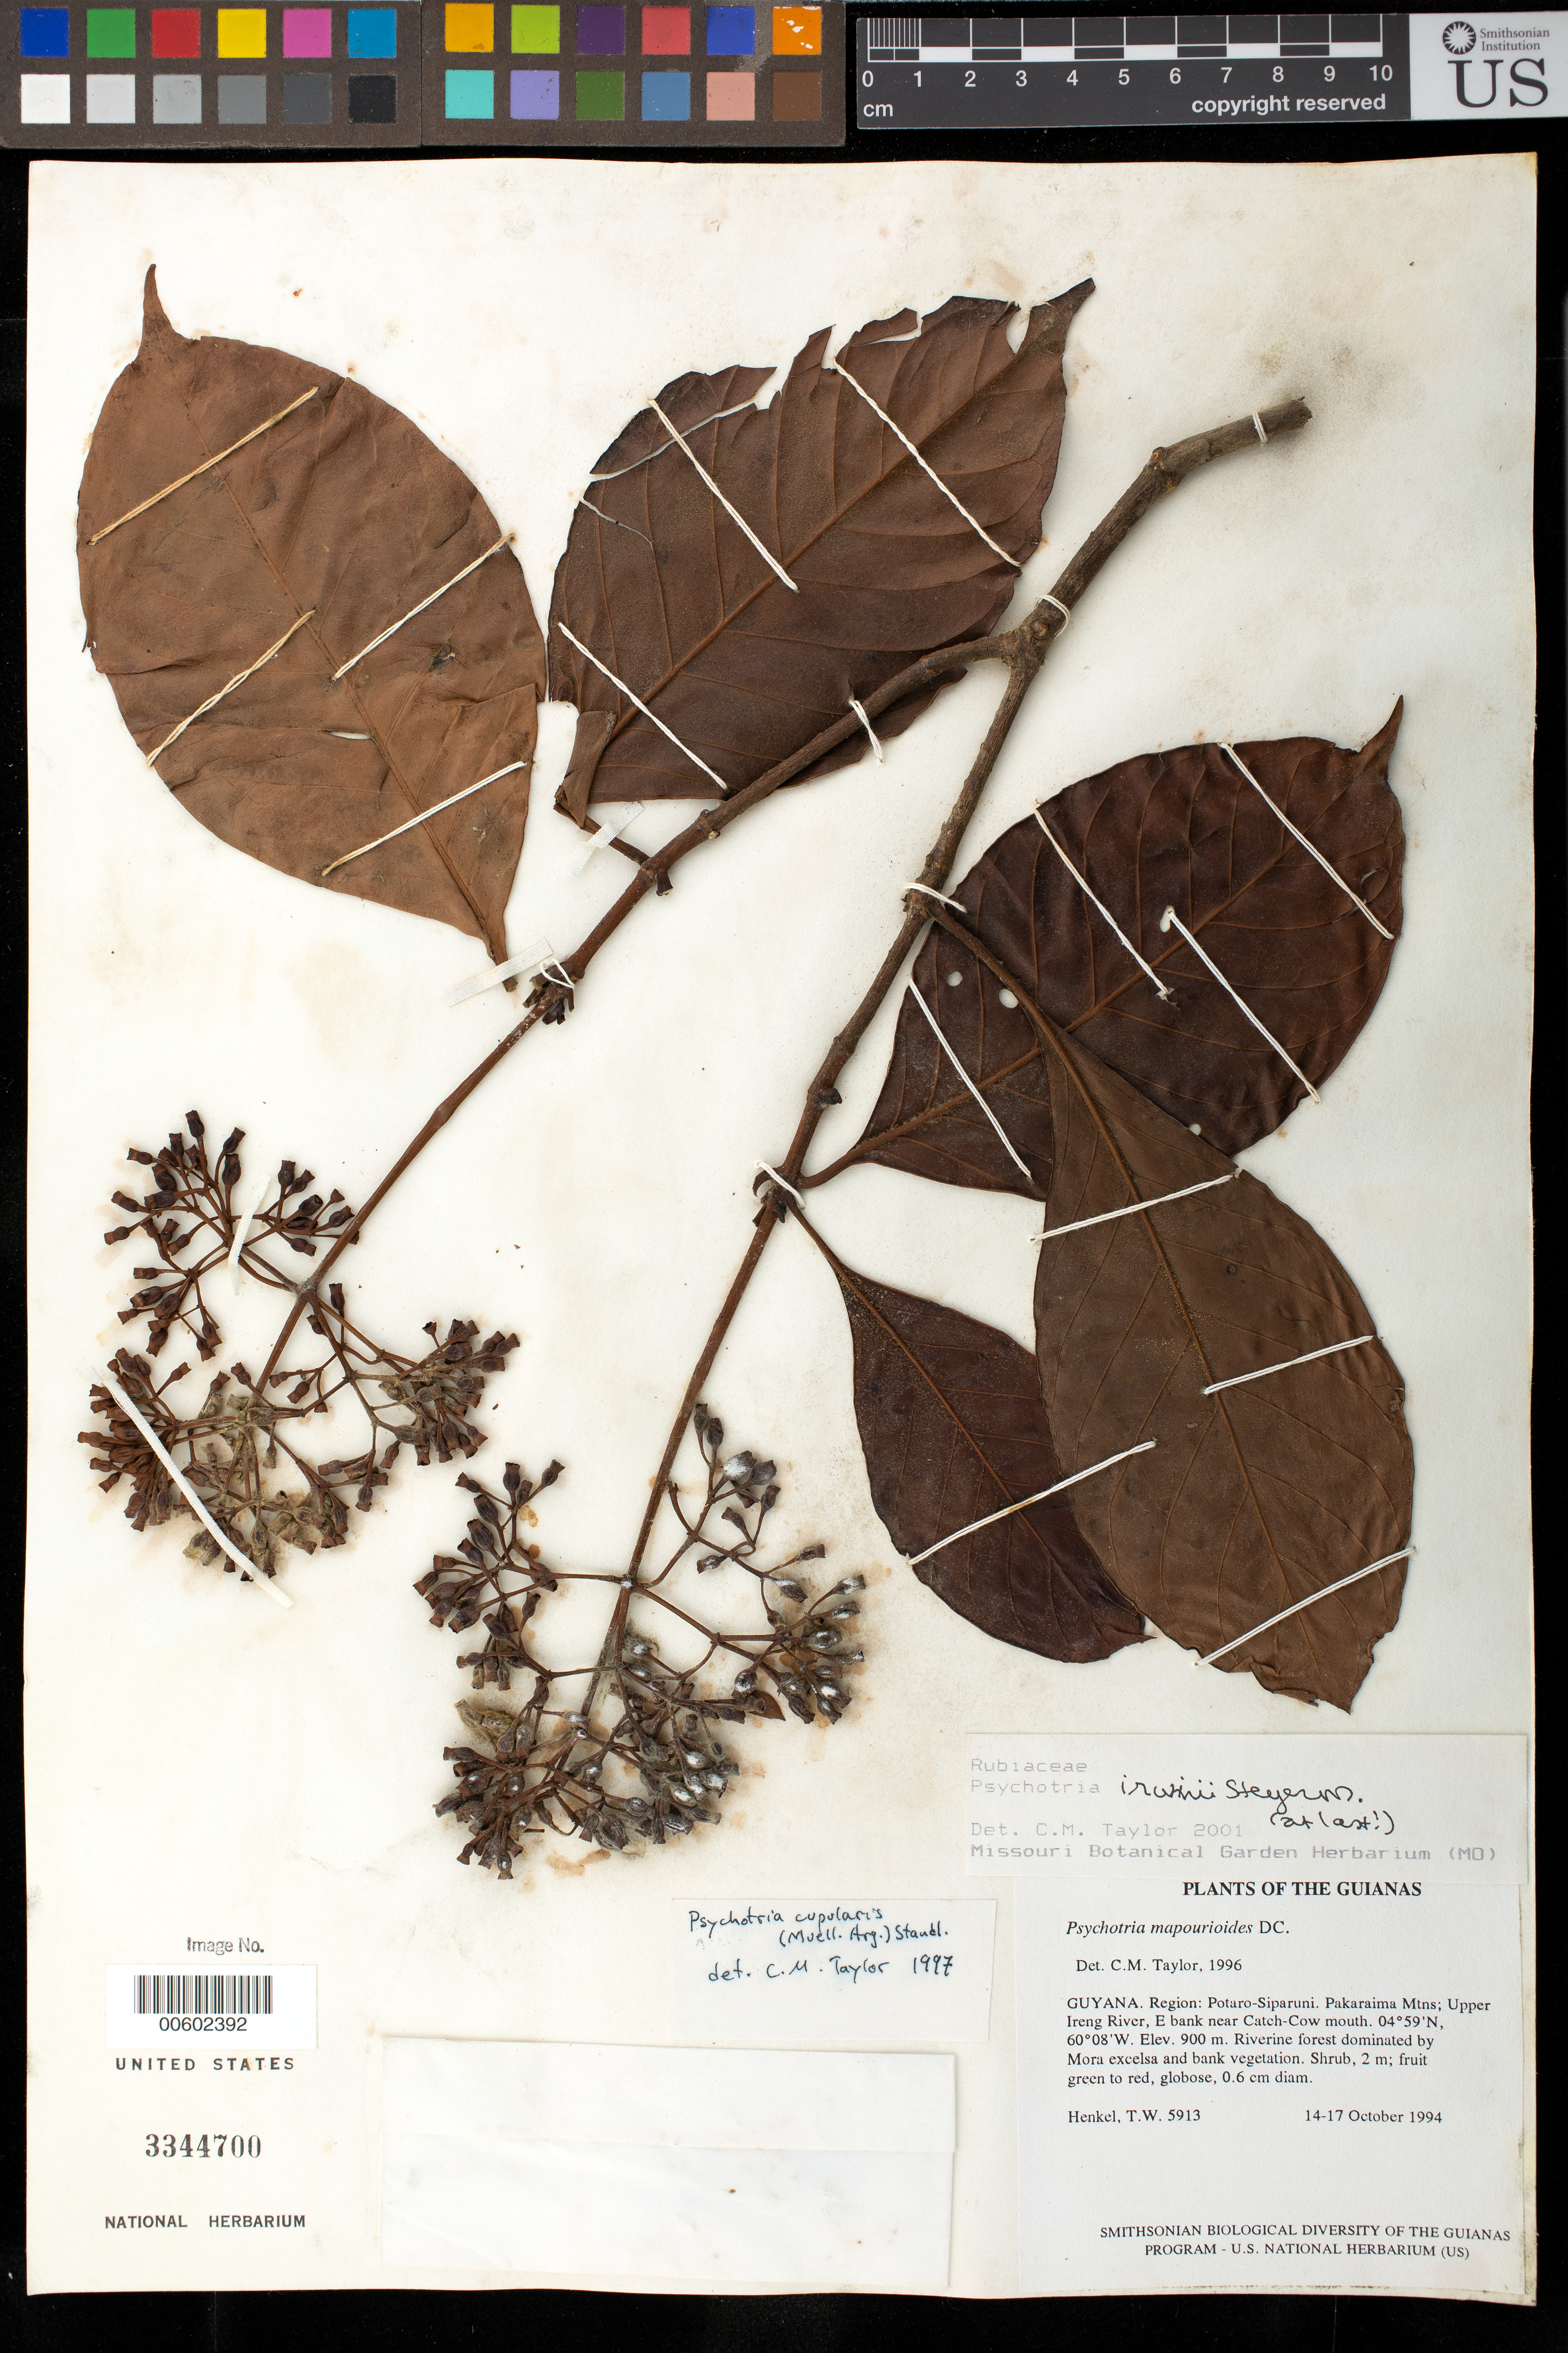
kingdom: Plantae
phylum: Tracheophyta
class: Magnoliopsida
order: Gentianales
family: Rubiaceae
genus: Psychotria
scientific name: Psychotria irwinii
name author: Steyerm.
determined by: Taylor, Charlotte M.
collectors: T. Henkel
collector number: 5913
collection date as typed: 14-17 October 1994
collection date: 1994-10-14/1994-10-17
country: Guyana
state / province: Potaro-Siparuni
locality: Pakaraima Mtns; Upper Ireng River, E bank near Catch-Cow mouth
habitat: Riverine forest dominated by Mora excelsa and bank vegetation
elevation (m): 900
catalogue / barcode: US 3344700